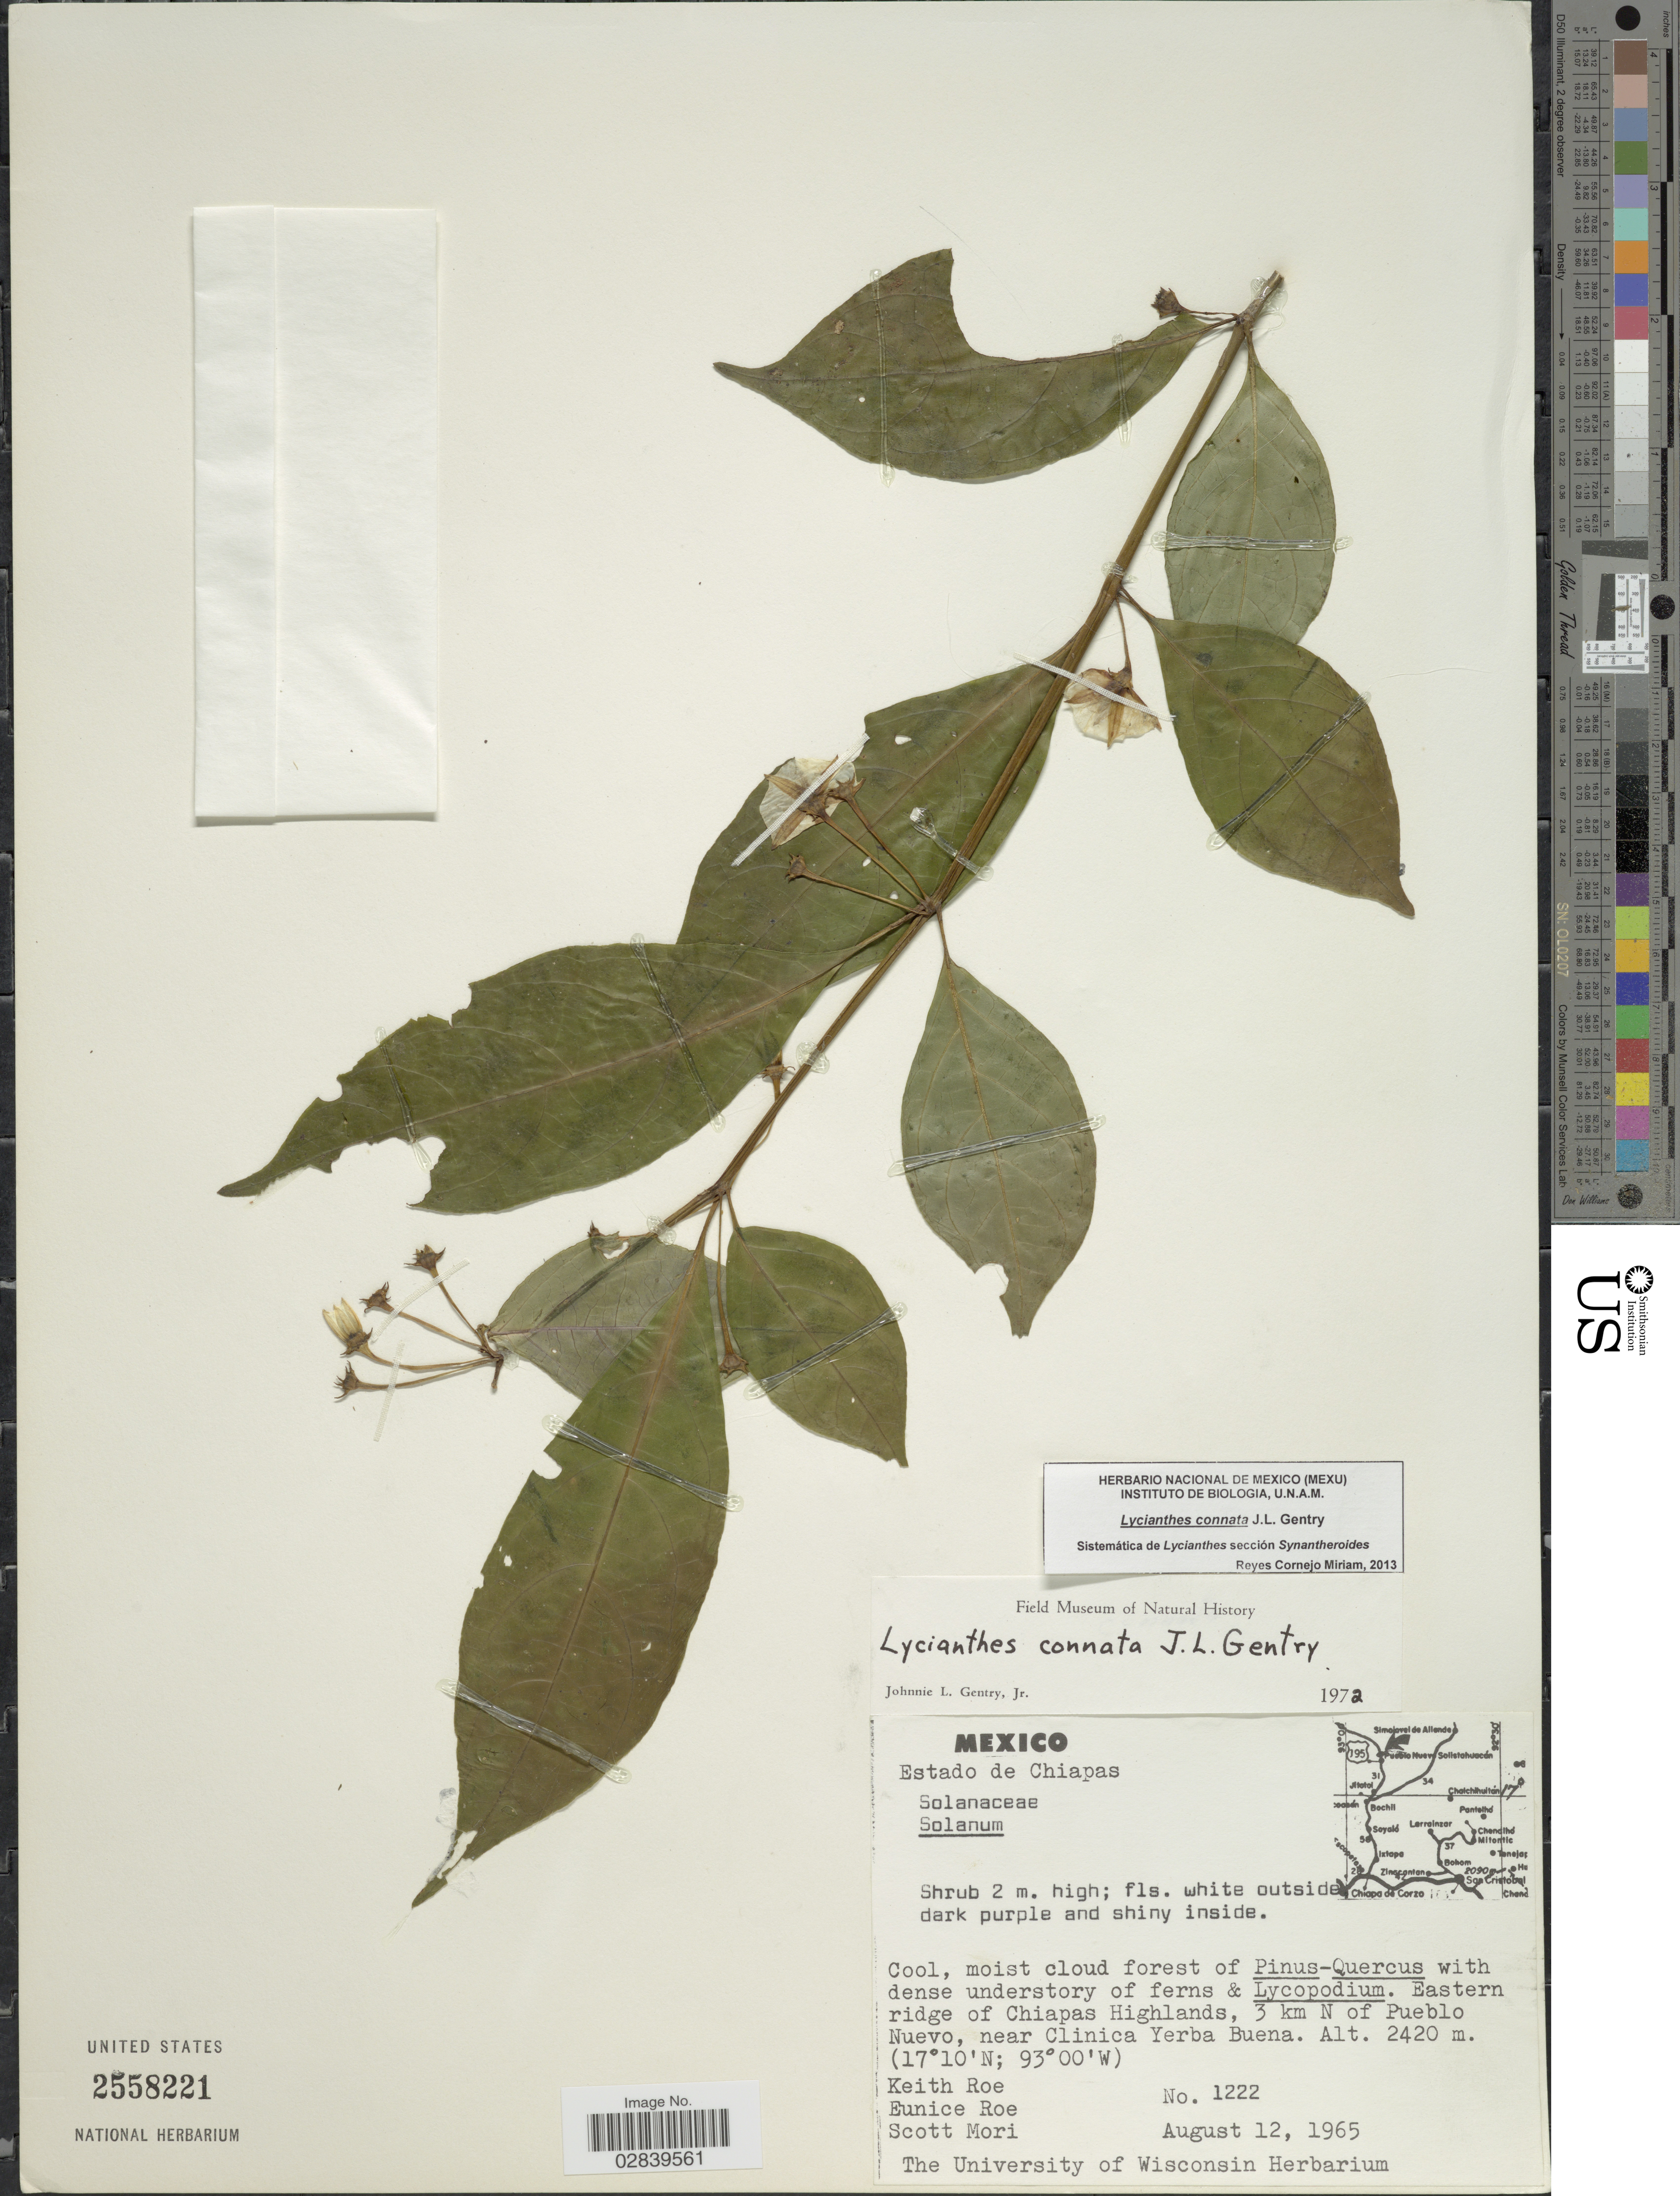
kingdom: Plantae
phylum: Tracheophyta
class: Magnoliopsida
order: Solanales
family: Solanaceae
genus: Lycianthes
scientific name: Lycianthes connata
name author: J.L. Gentry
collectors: K. E. Roe, E. Roe & S. Mori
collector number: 1222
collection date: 1965-08-12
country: Mexico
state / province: Chiapas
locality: Eastern ridge of Chiapas Highlands, 3 km N of Pueblo Nuevo, near Clinica Yerba Buena.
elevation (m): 2420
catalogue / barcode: US 2558221